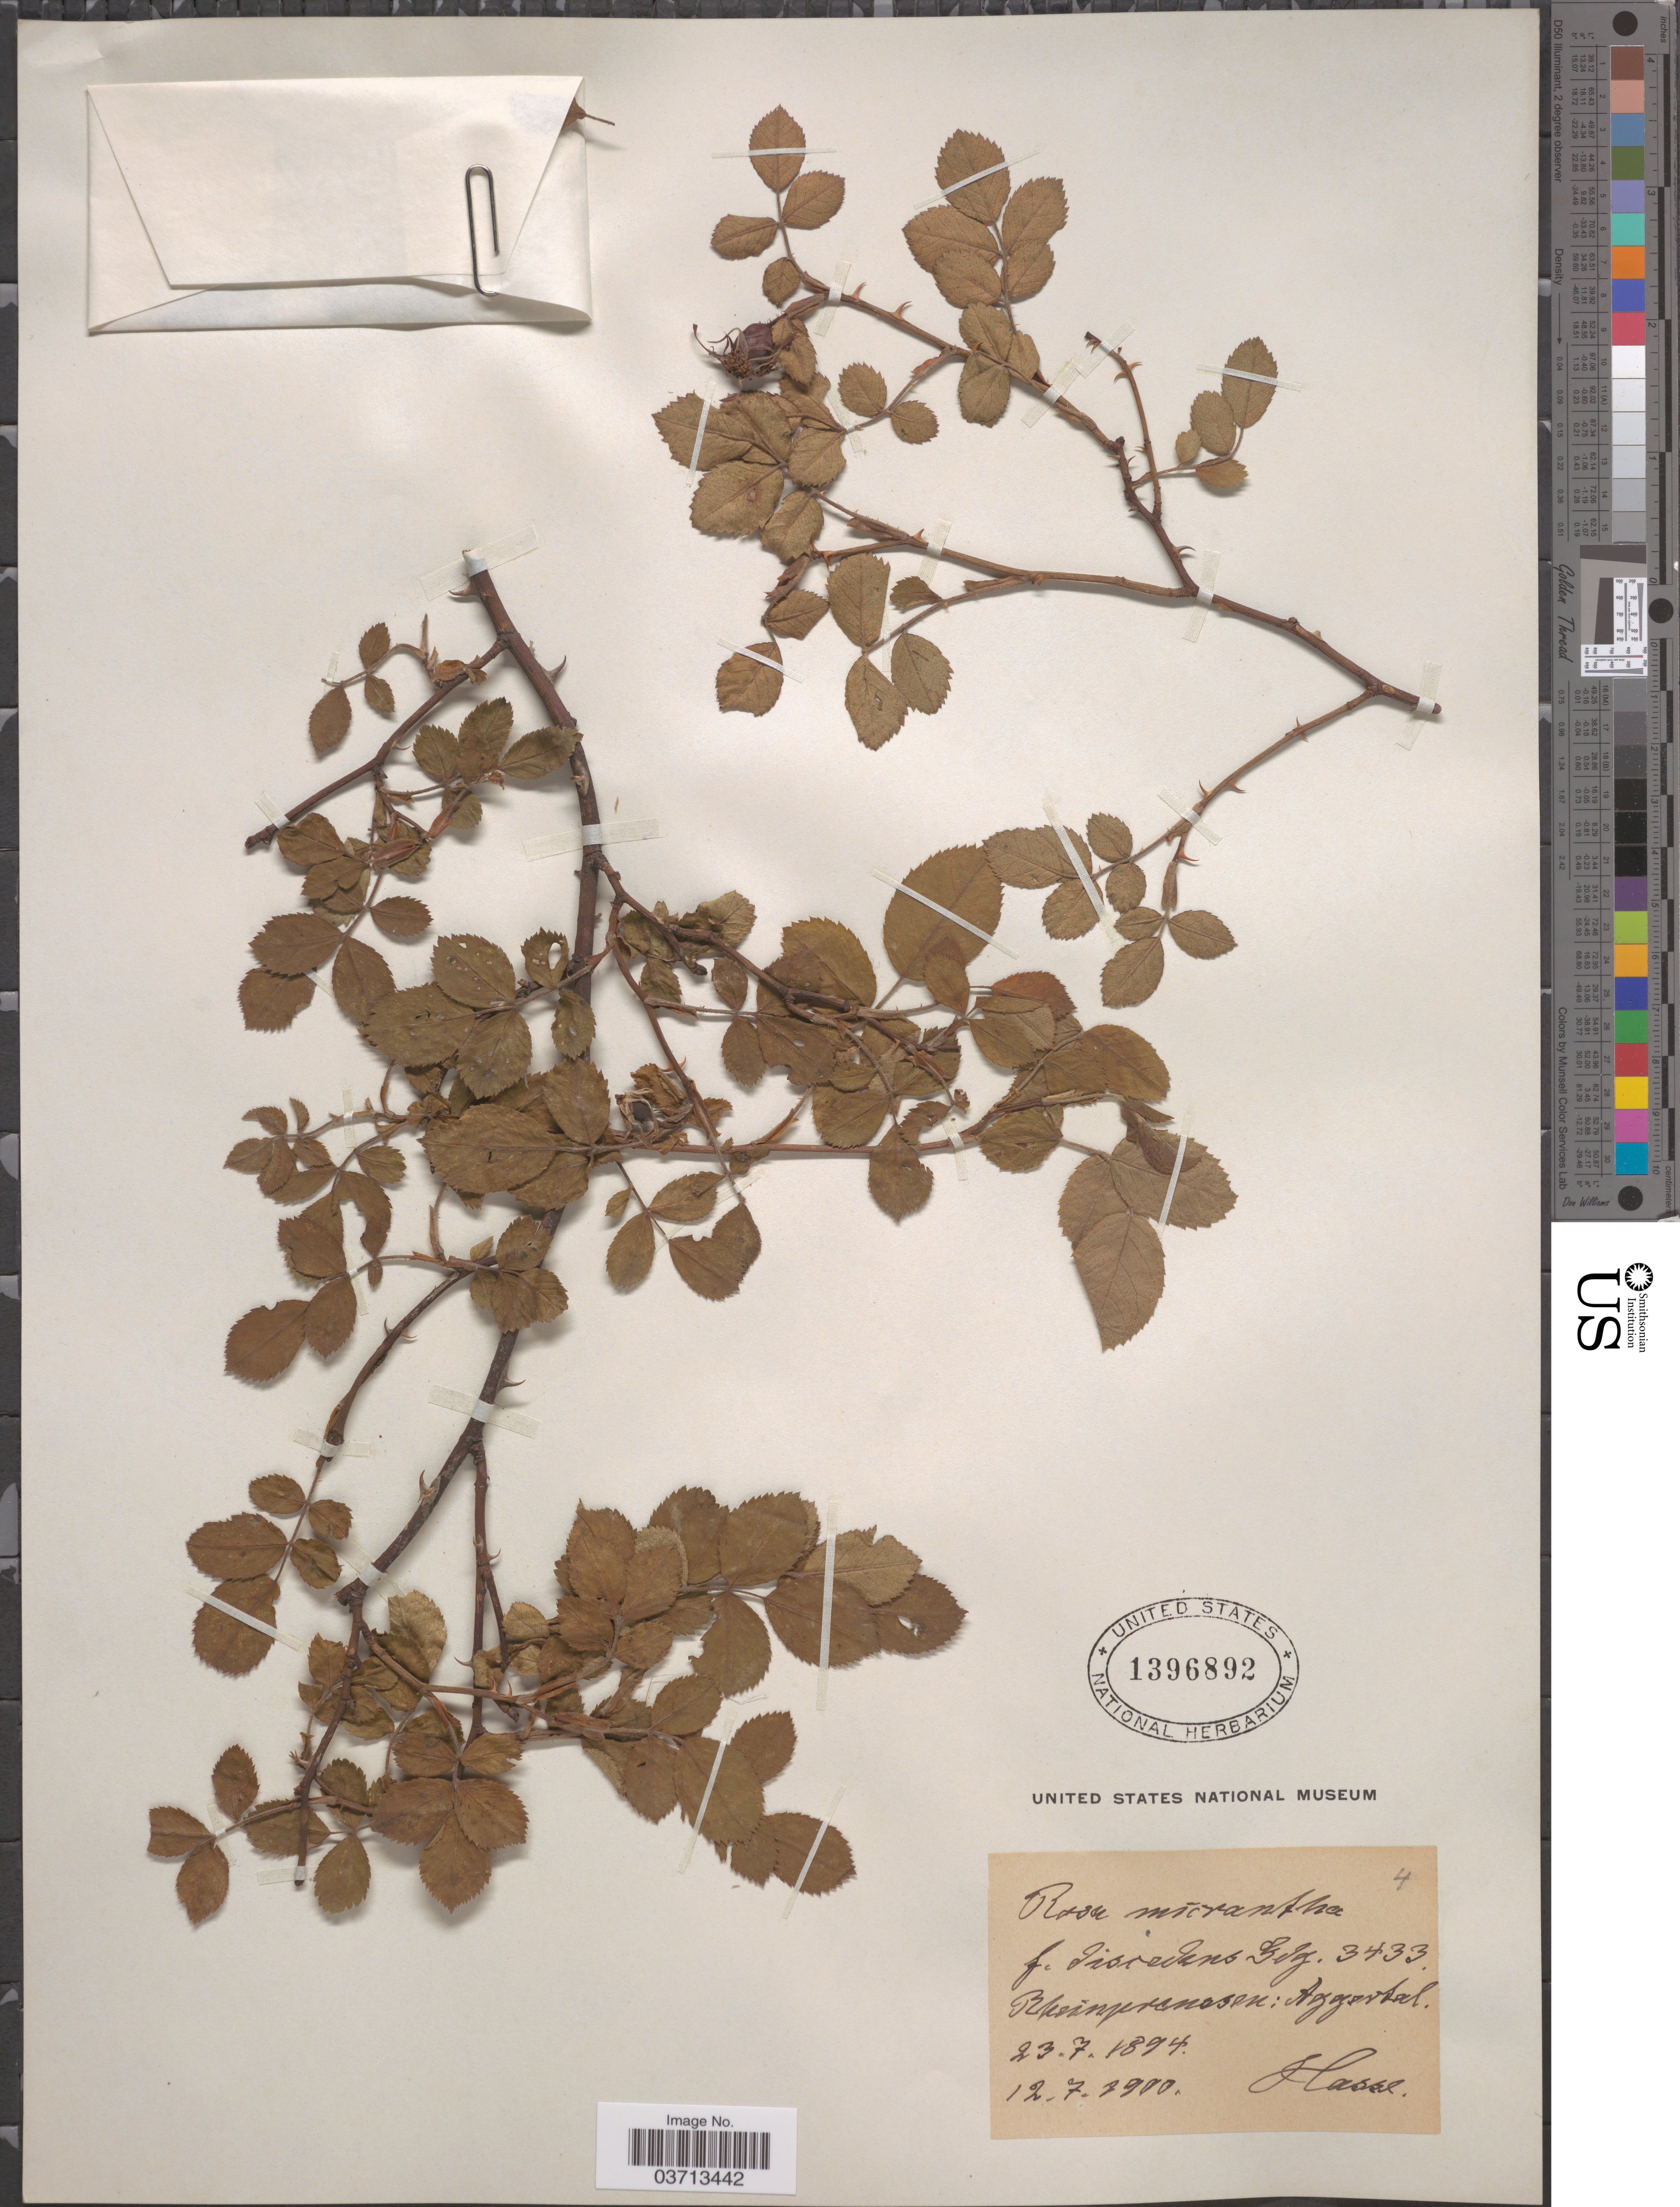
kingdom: Plantae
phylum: Tracheophyta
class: Magnoliopsida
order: Rosales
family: Rosaceae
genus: Rosa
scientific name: Rosa micrantha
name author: Borrer ex Small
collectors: -. Hasse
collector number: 4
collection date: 1894-07-23/1900-07-12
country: Germany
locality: Rheinpreussen: Aggertal.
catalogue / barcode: US 1396892